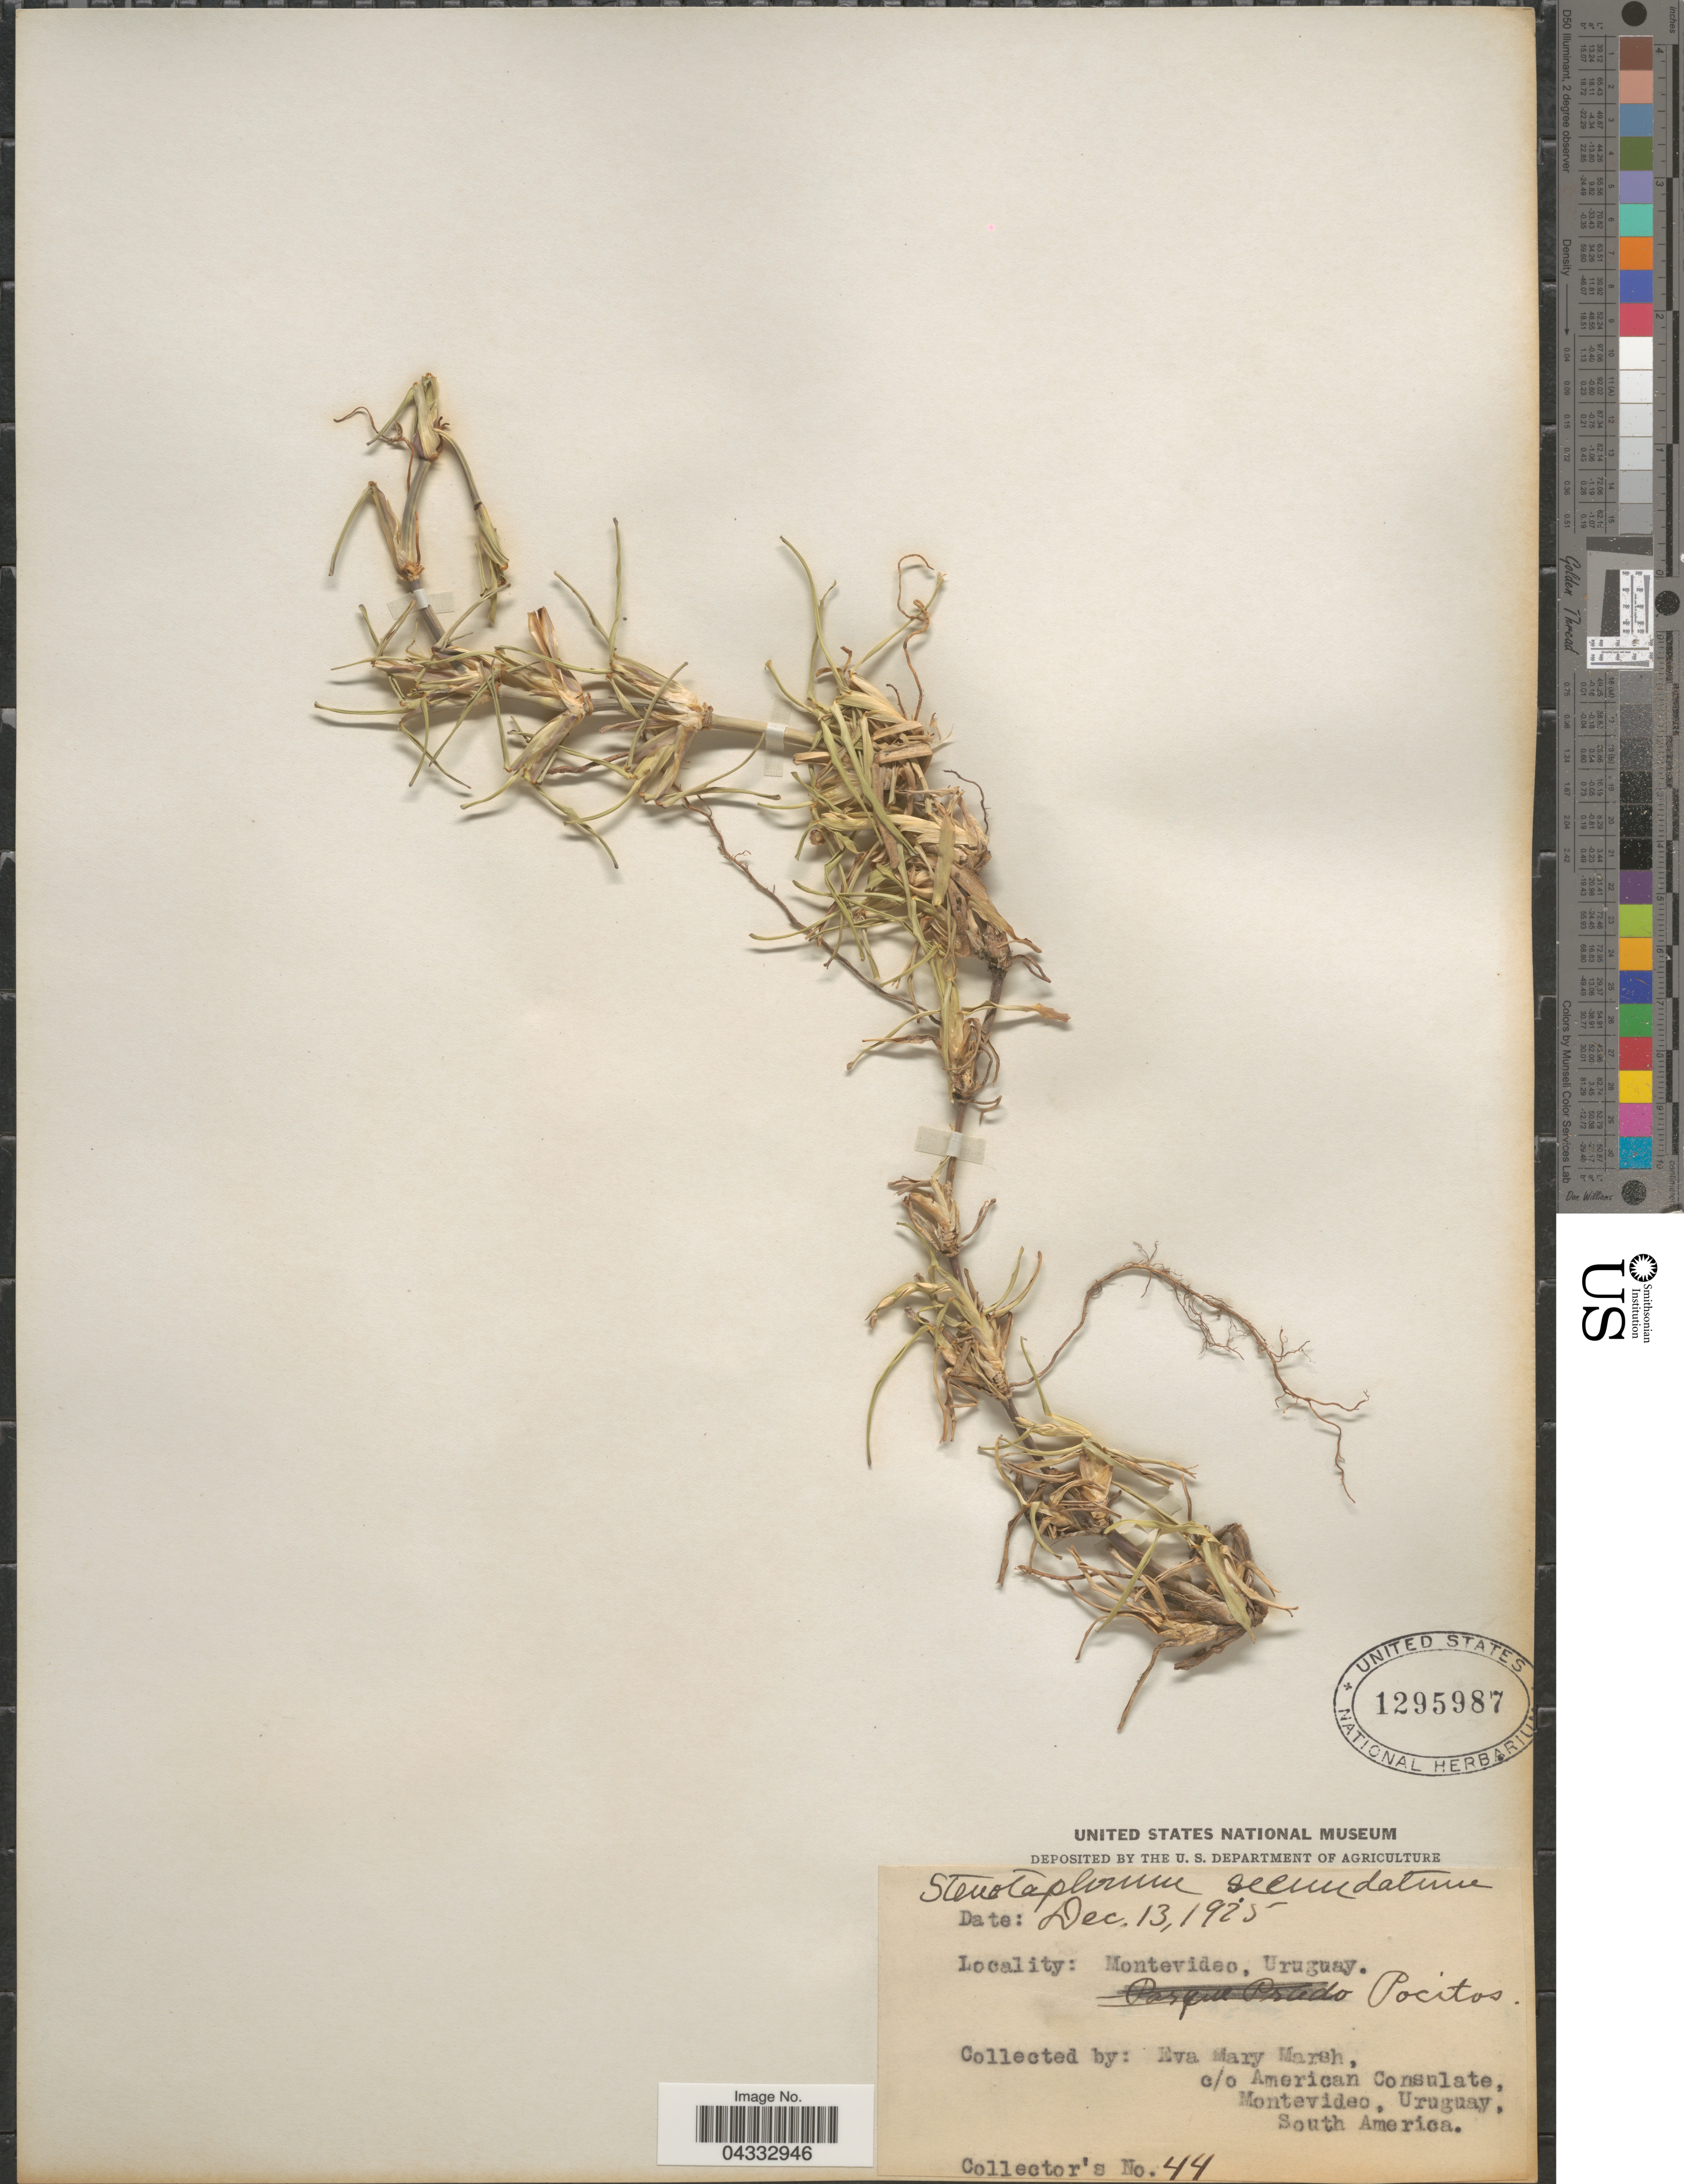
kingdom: Plantae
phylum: Tracheophyta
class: Liliopsida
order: Poales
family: Poaceae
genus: Stenotaphrum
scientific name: Stenotaphrum secundatum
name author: (Walter) Kuntze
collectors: E. Marsh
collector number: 44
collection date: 1925-12-13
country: Uruguay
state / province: Montevideo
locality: Pocitos.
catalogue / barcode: US 1295987